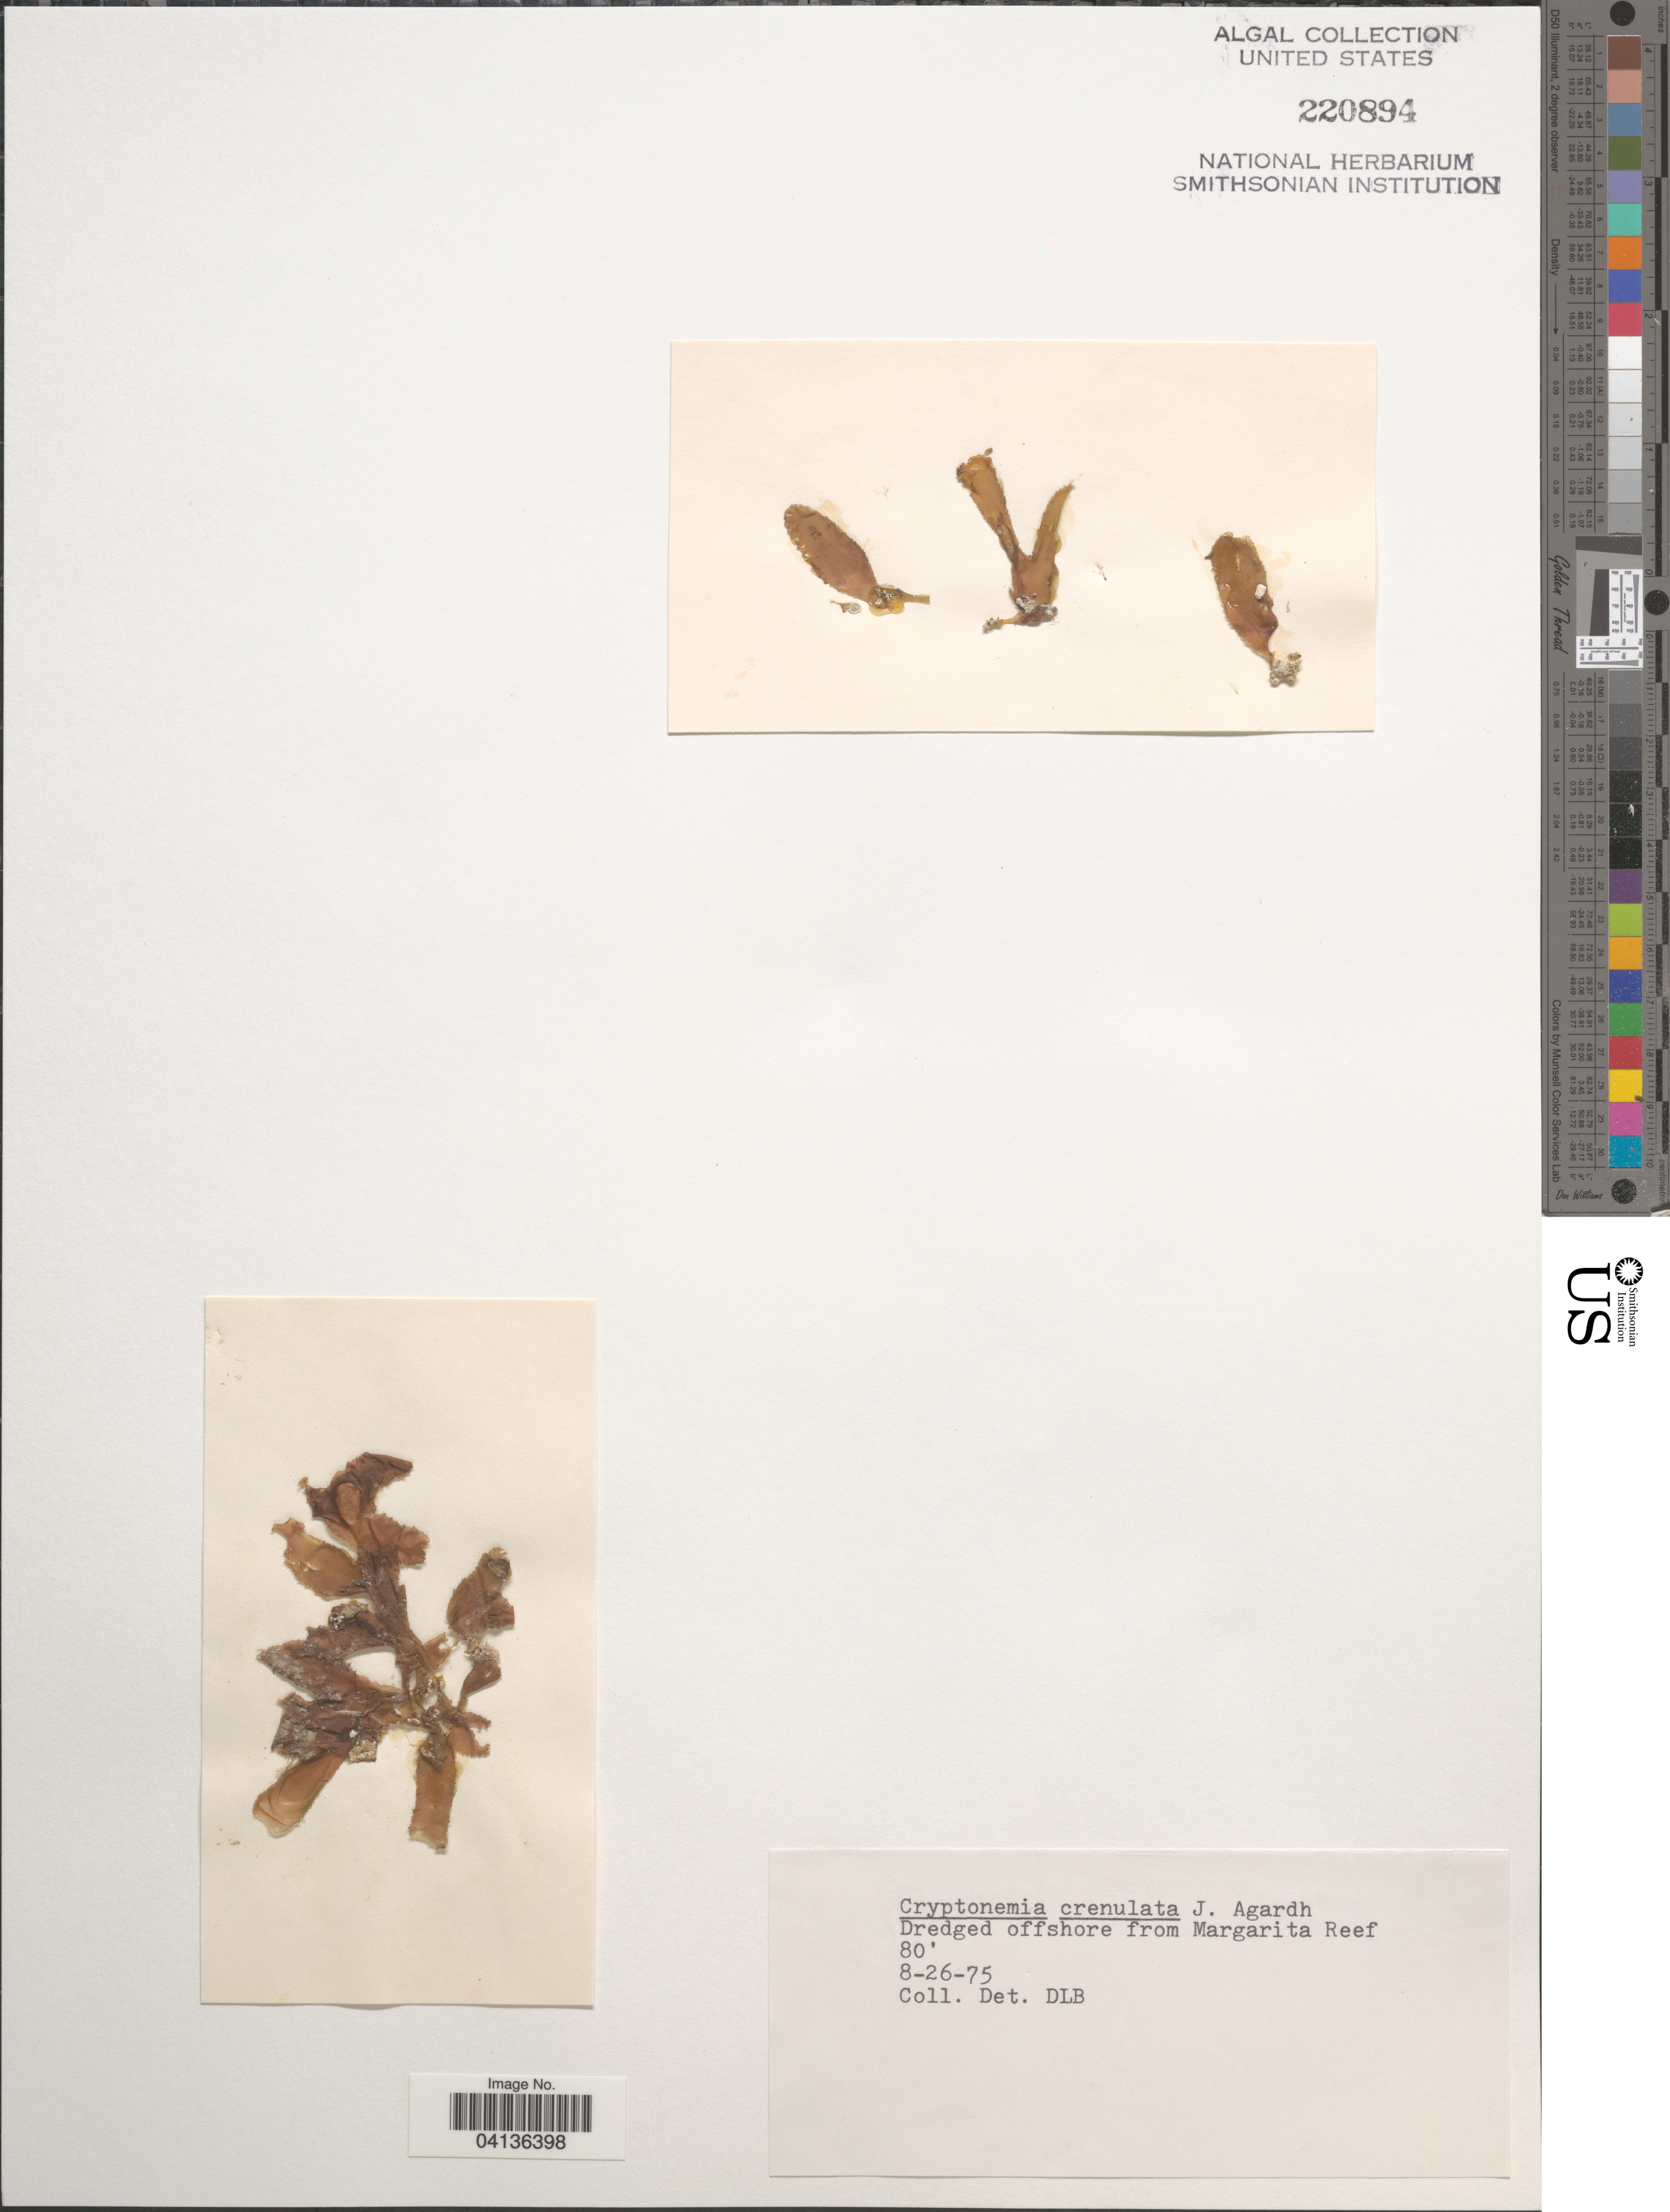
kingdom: Plantae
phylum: Rhodophyta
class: Florideophyceae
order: Halymeniales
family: Halymeniaceae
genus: Cryptonemia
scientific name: Cryptonemia crenulata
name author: (J. Agardh) J. Agardh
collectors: D. L. B.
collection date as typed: Transcribed d/m/y: 26/8/75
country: Puerto Rico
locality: Dredged offshore from Margarita Reef.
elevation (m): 24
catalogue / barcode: US 220894